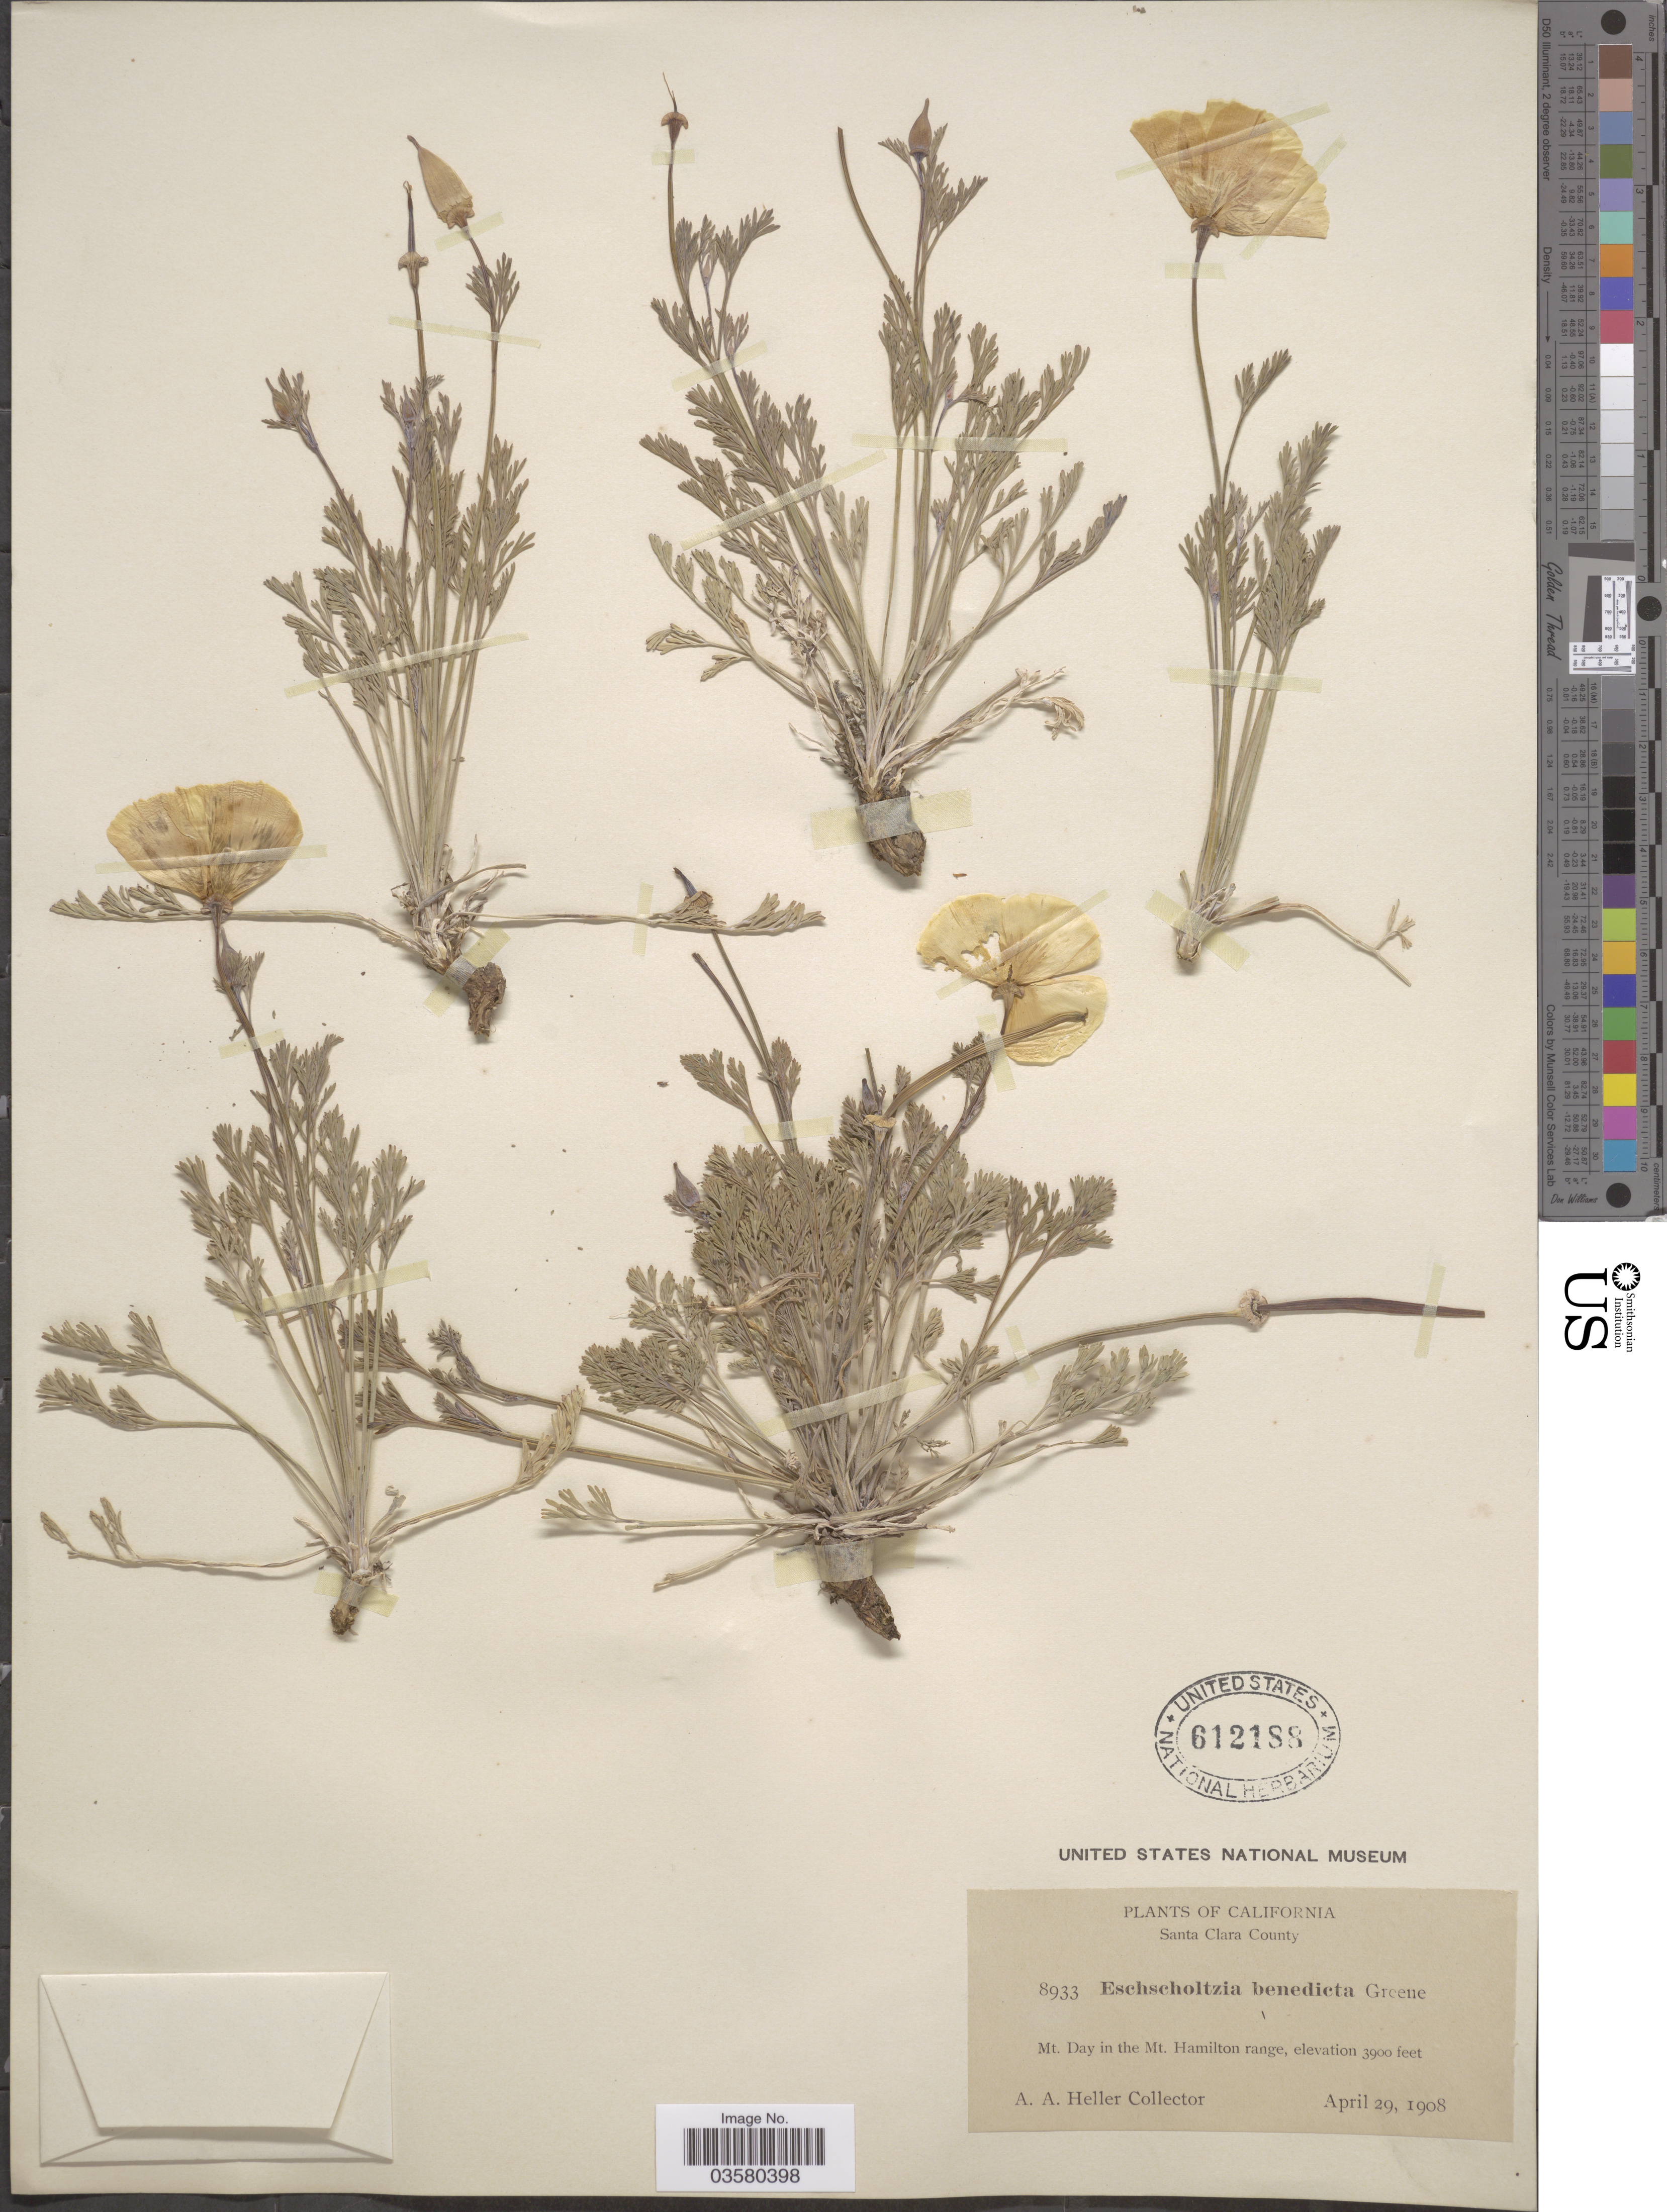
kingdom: Plantae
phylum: Tracheophyta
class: Magnoliopsida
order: Ranunculales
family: Papaveraceae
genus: Eschscholzia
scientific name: Eschscholzia californica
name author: Cham.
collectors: A. A. Heller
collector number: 8933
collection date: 1908-04-29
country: United States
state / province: California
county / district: Santa Clara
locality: Santa Clara County. Mt. Day in the Hamilton range.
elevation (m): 1189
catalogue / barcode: US 612188